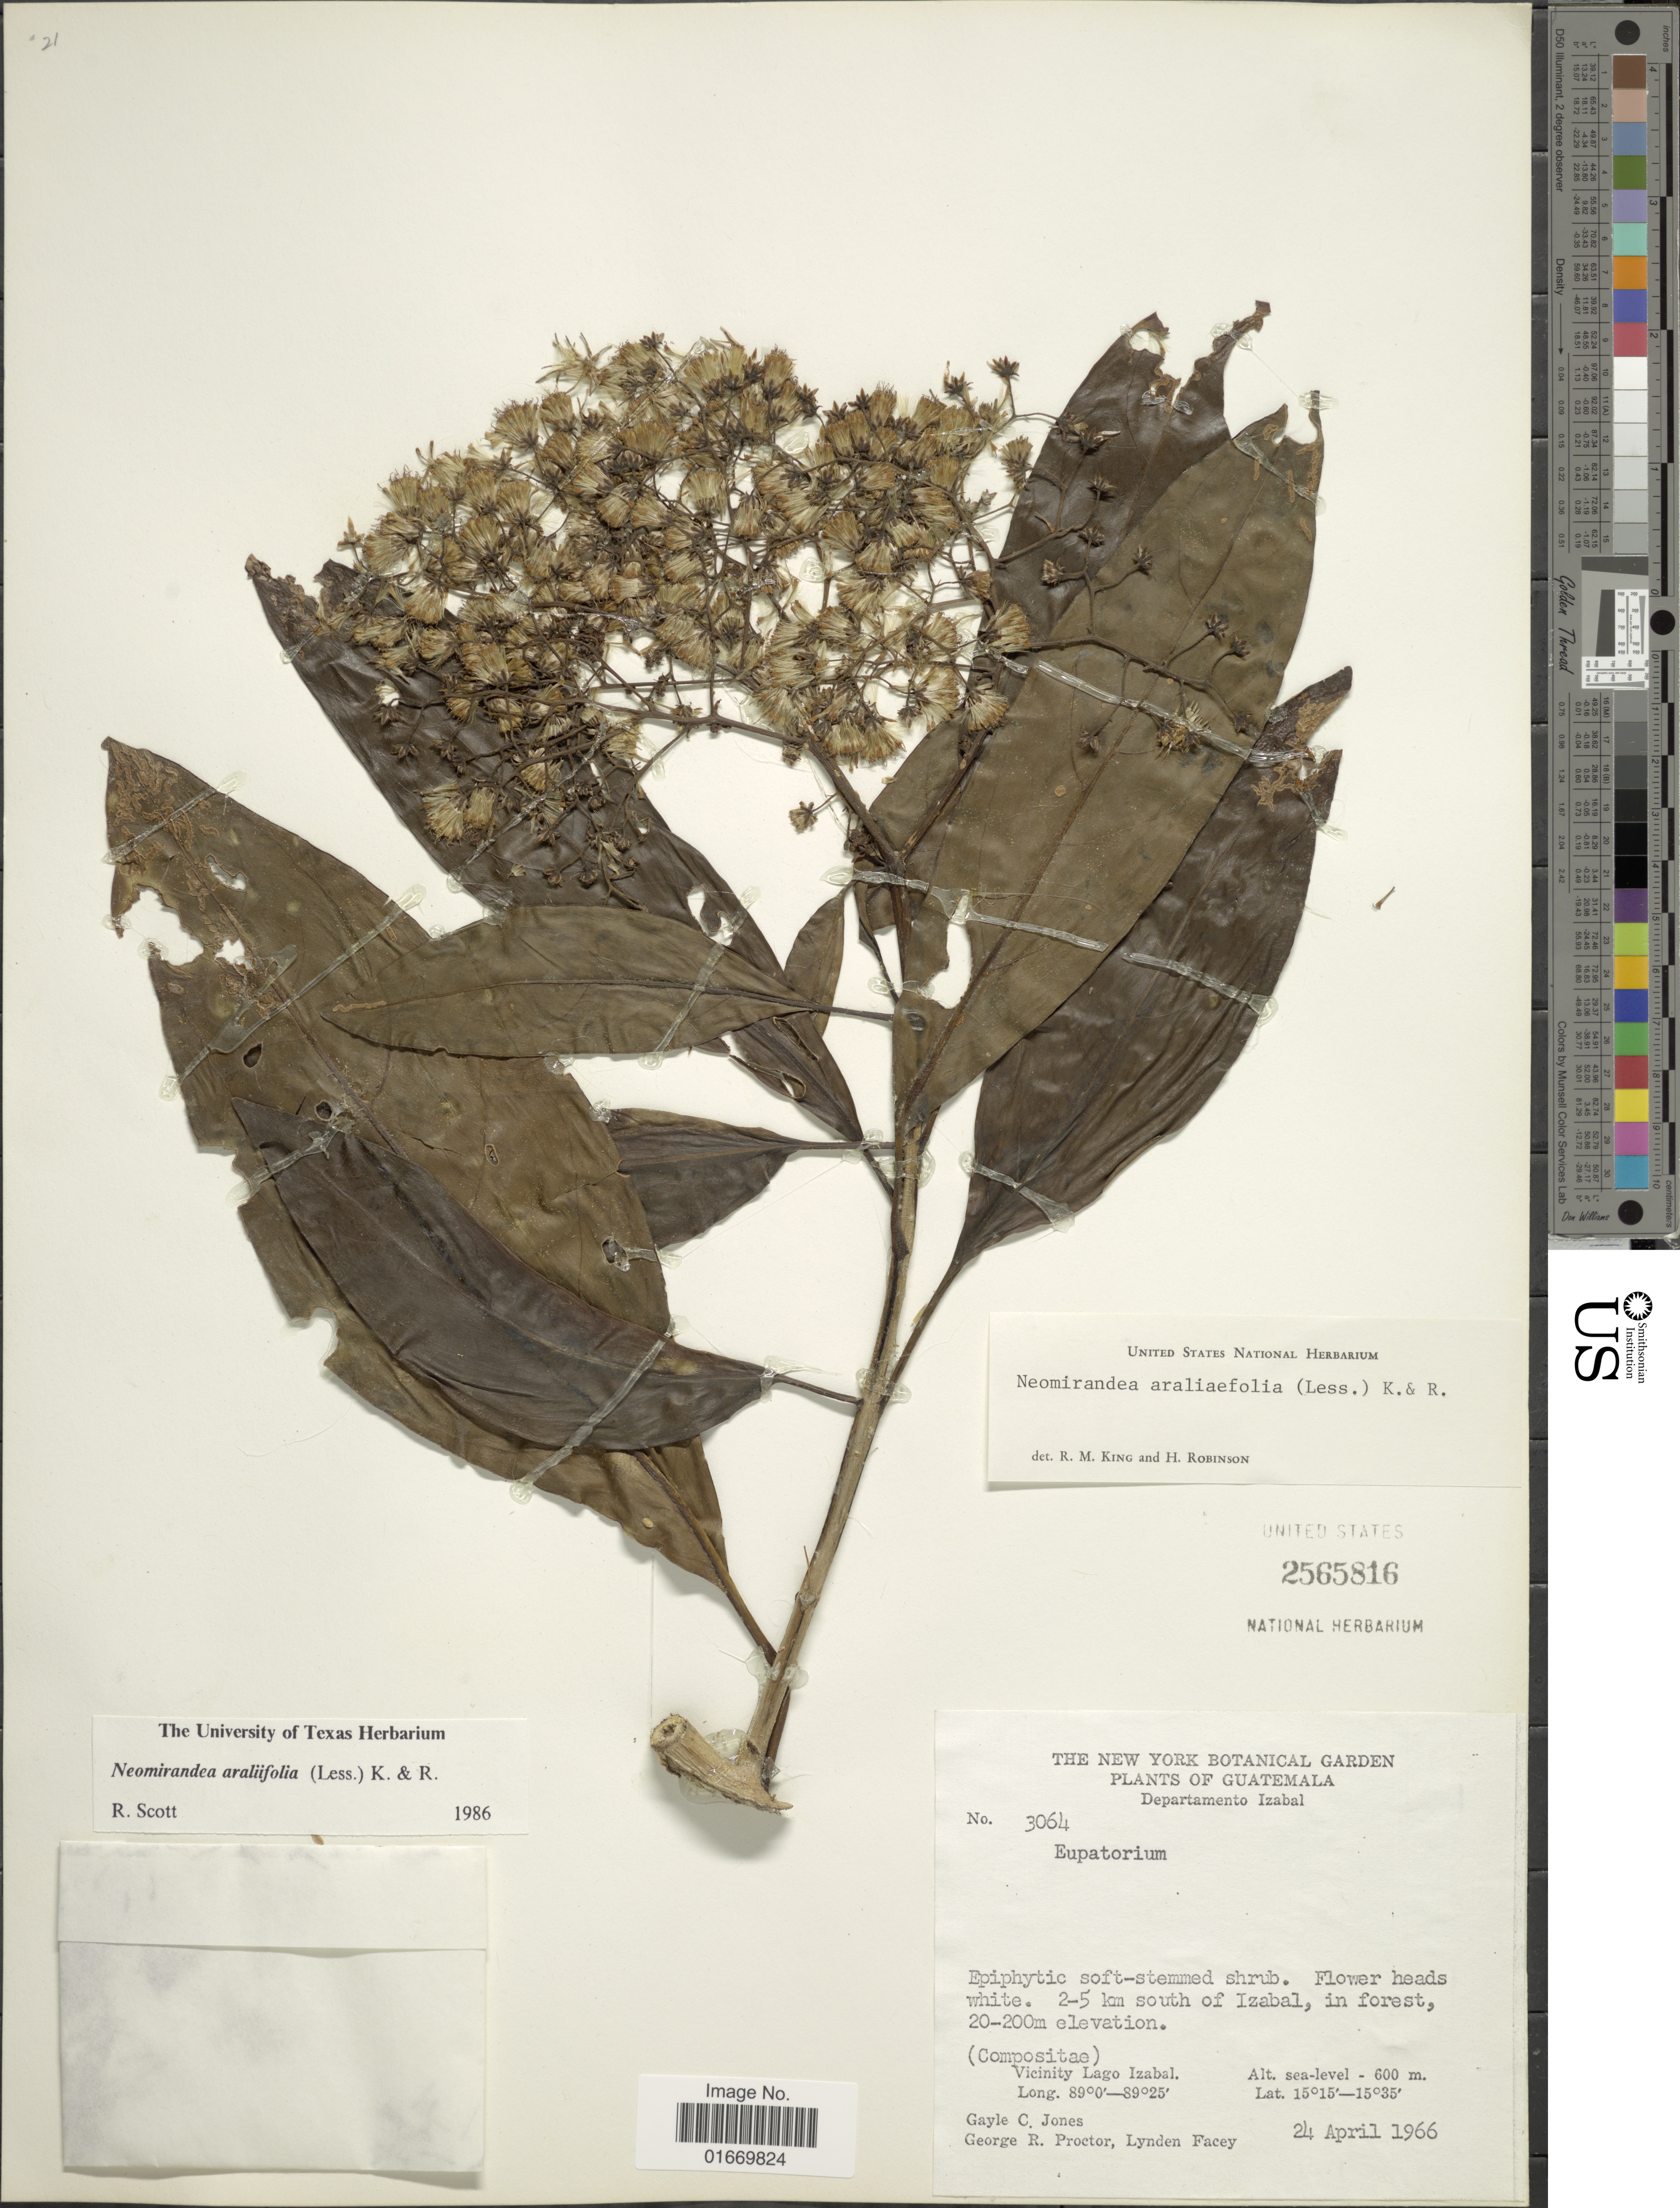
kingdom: Plantae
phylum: Tracheophyta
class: Magnoliopsida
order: Asterales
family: Asteraceae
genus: Neomirandea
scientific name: Neomirandea araliaefolia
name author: (Less.) R.M. King & H. Rob.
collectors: G. C. Jones, G. Proctor & L. Facey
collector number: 3064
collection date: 1966-04-24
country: Guatemala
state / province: Izabal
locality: Vicinity of Lago Izabal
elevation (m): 600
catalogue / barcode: US 2565816